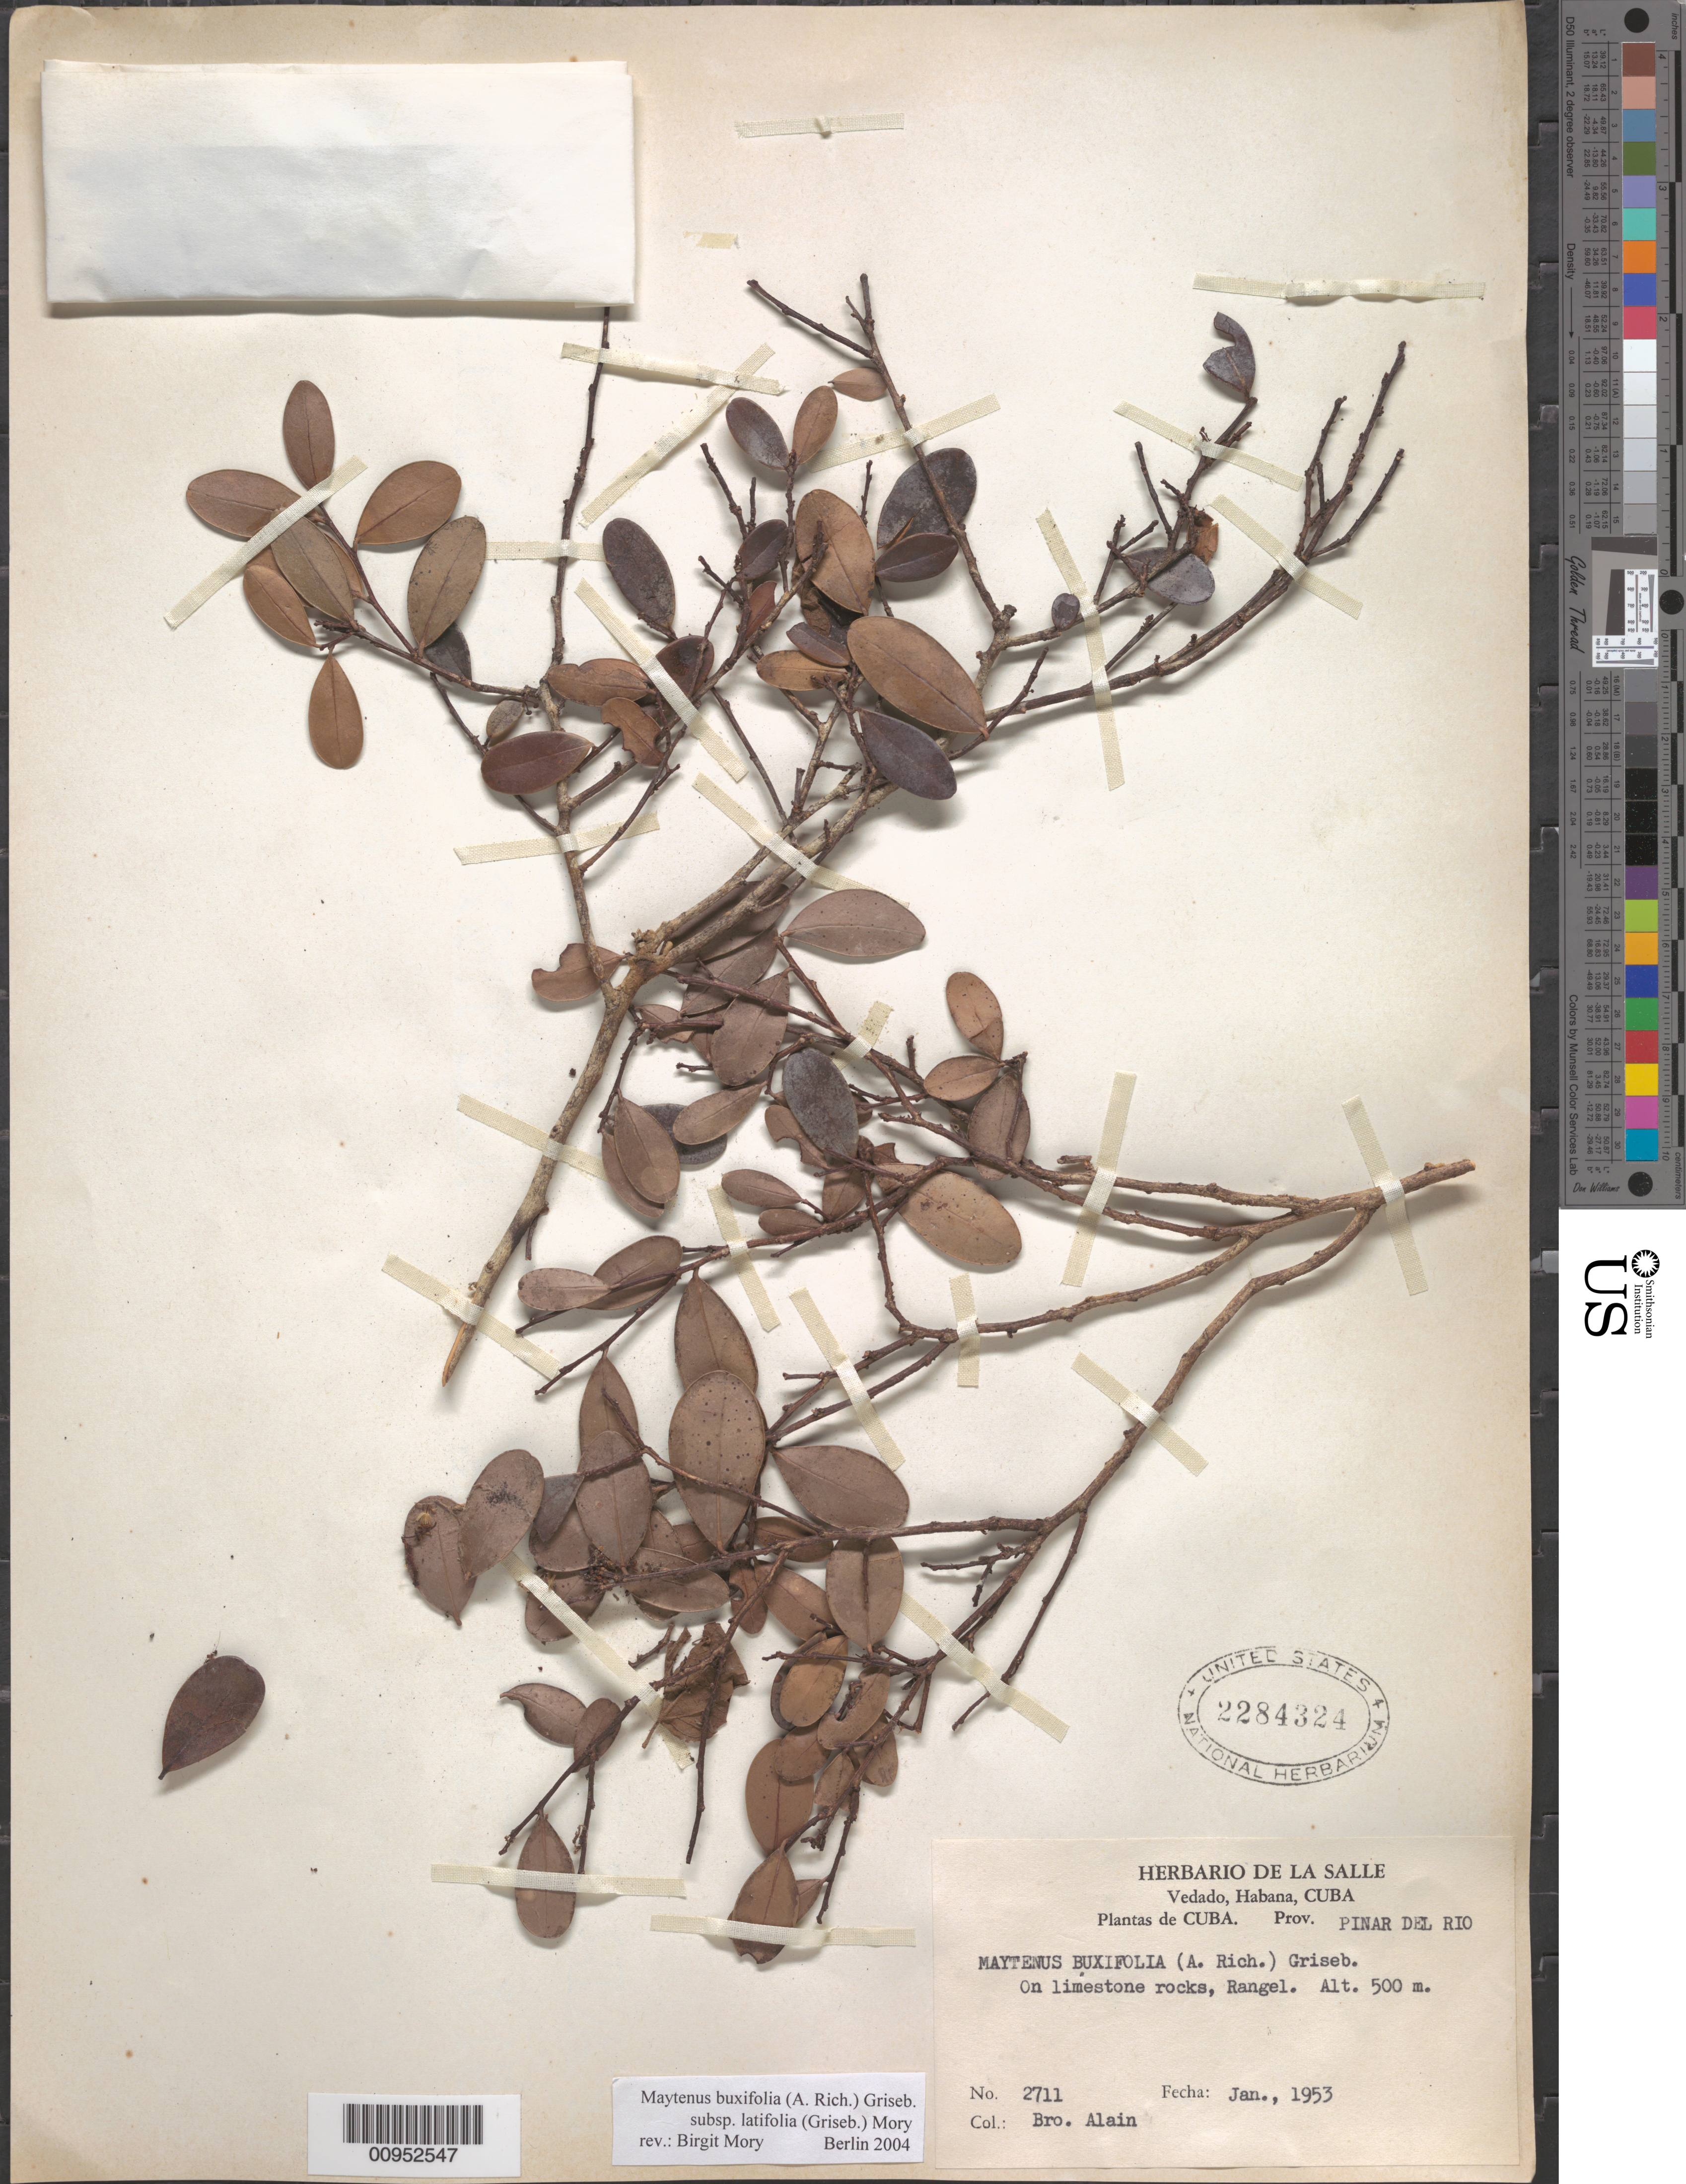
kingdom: Plantae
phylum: Tracheophyta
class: Magnoliopsida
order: Celastrales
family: Celastraceae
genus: Maytenus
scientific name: Maytenus buxifolia subsp. latifolia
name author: (Griseb.) Mory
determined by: Mory, B.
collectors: A. H. Liogier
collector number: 2711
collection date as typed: Jan 1953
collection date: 1953-01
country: Cuba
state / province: Pinar del Rio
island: Cuba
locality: Rangel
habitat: On limestone rocks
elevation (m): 500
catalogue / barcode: US 2284324